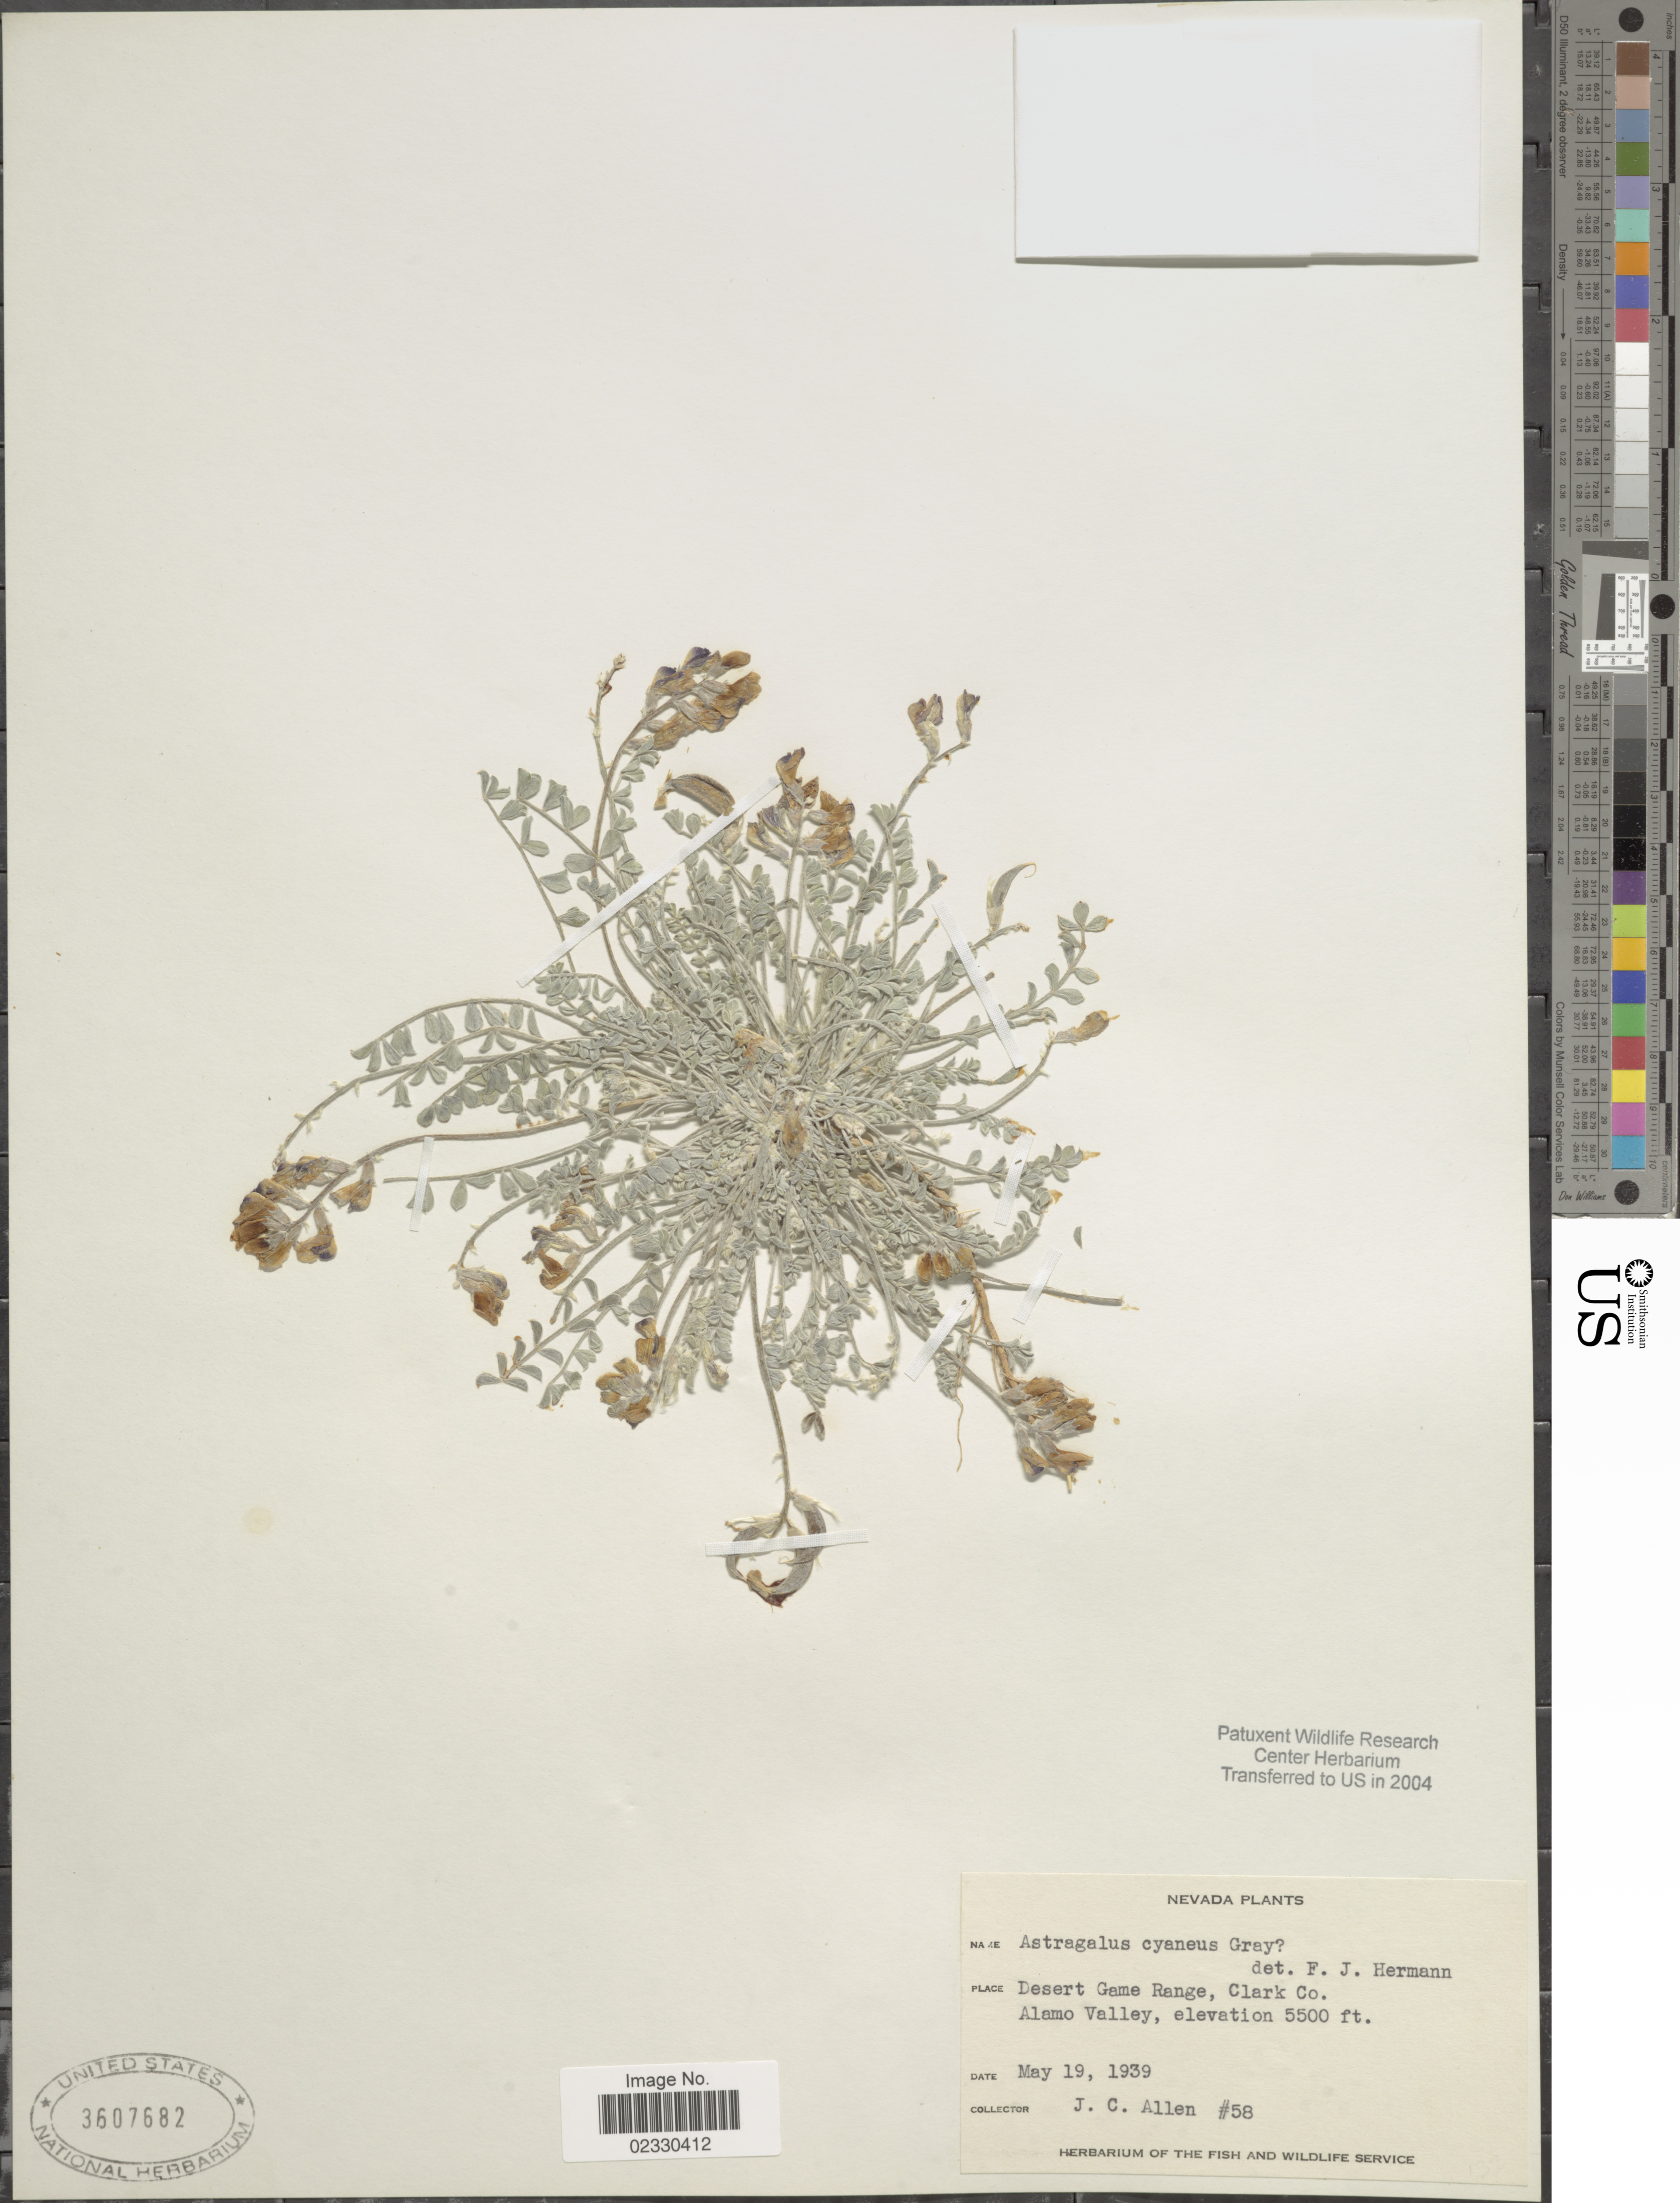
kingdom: Plantae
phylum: Tracheophyta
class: Magnoliopsida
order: Fabales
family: Fabaceae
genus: Astragalus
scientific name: Astragalus cyaneus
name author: A. Gray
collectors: J. C. Allen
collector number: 58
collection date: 1939-05-19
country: United States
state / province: Nevada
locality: Desert Game Range, Clark Co., Alamo Valley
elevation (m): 1676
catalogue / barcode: US 3607682